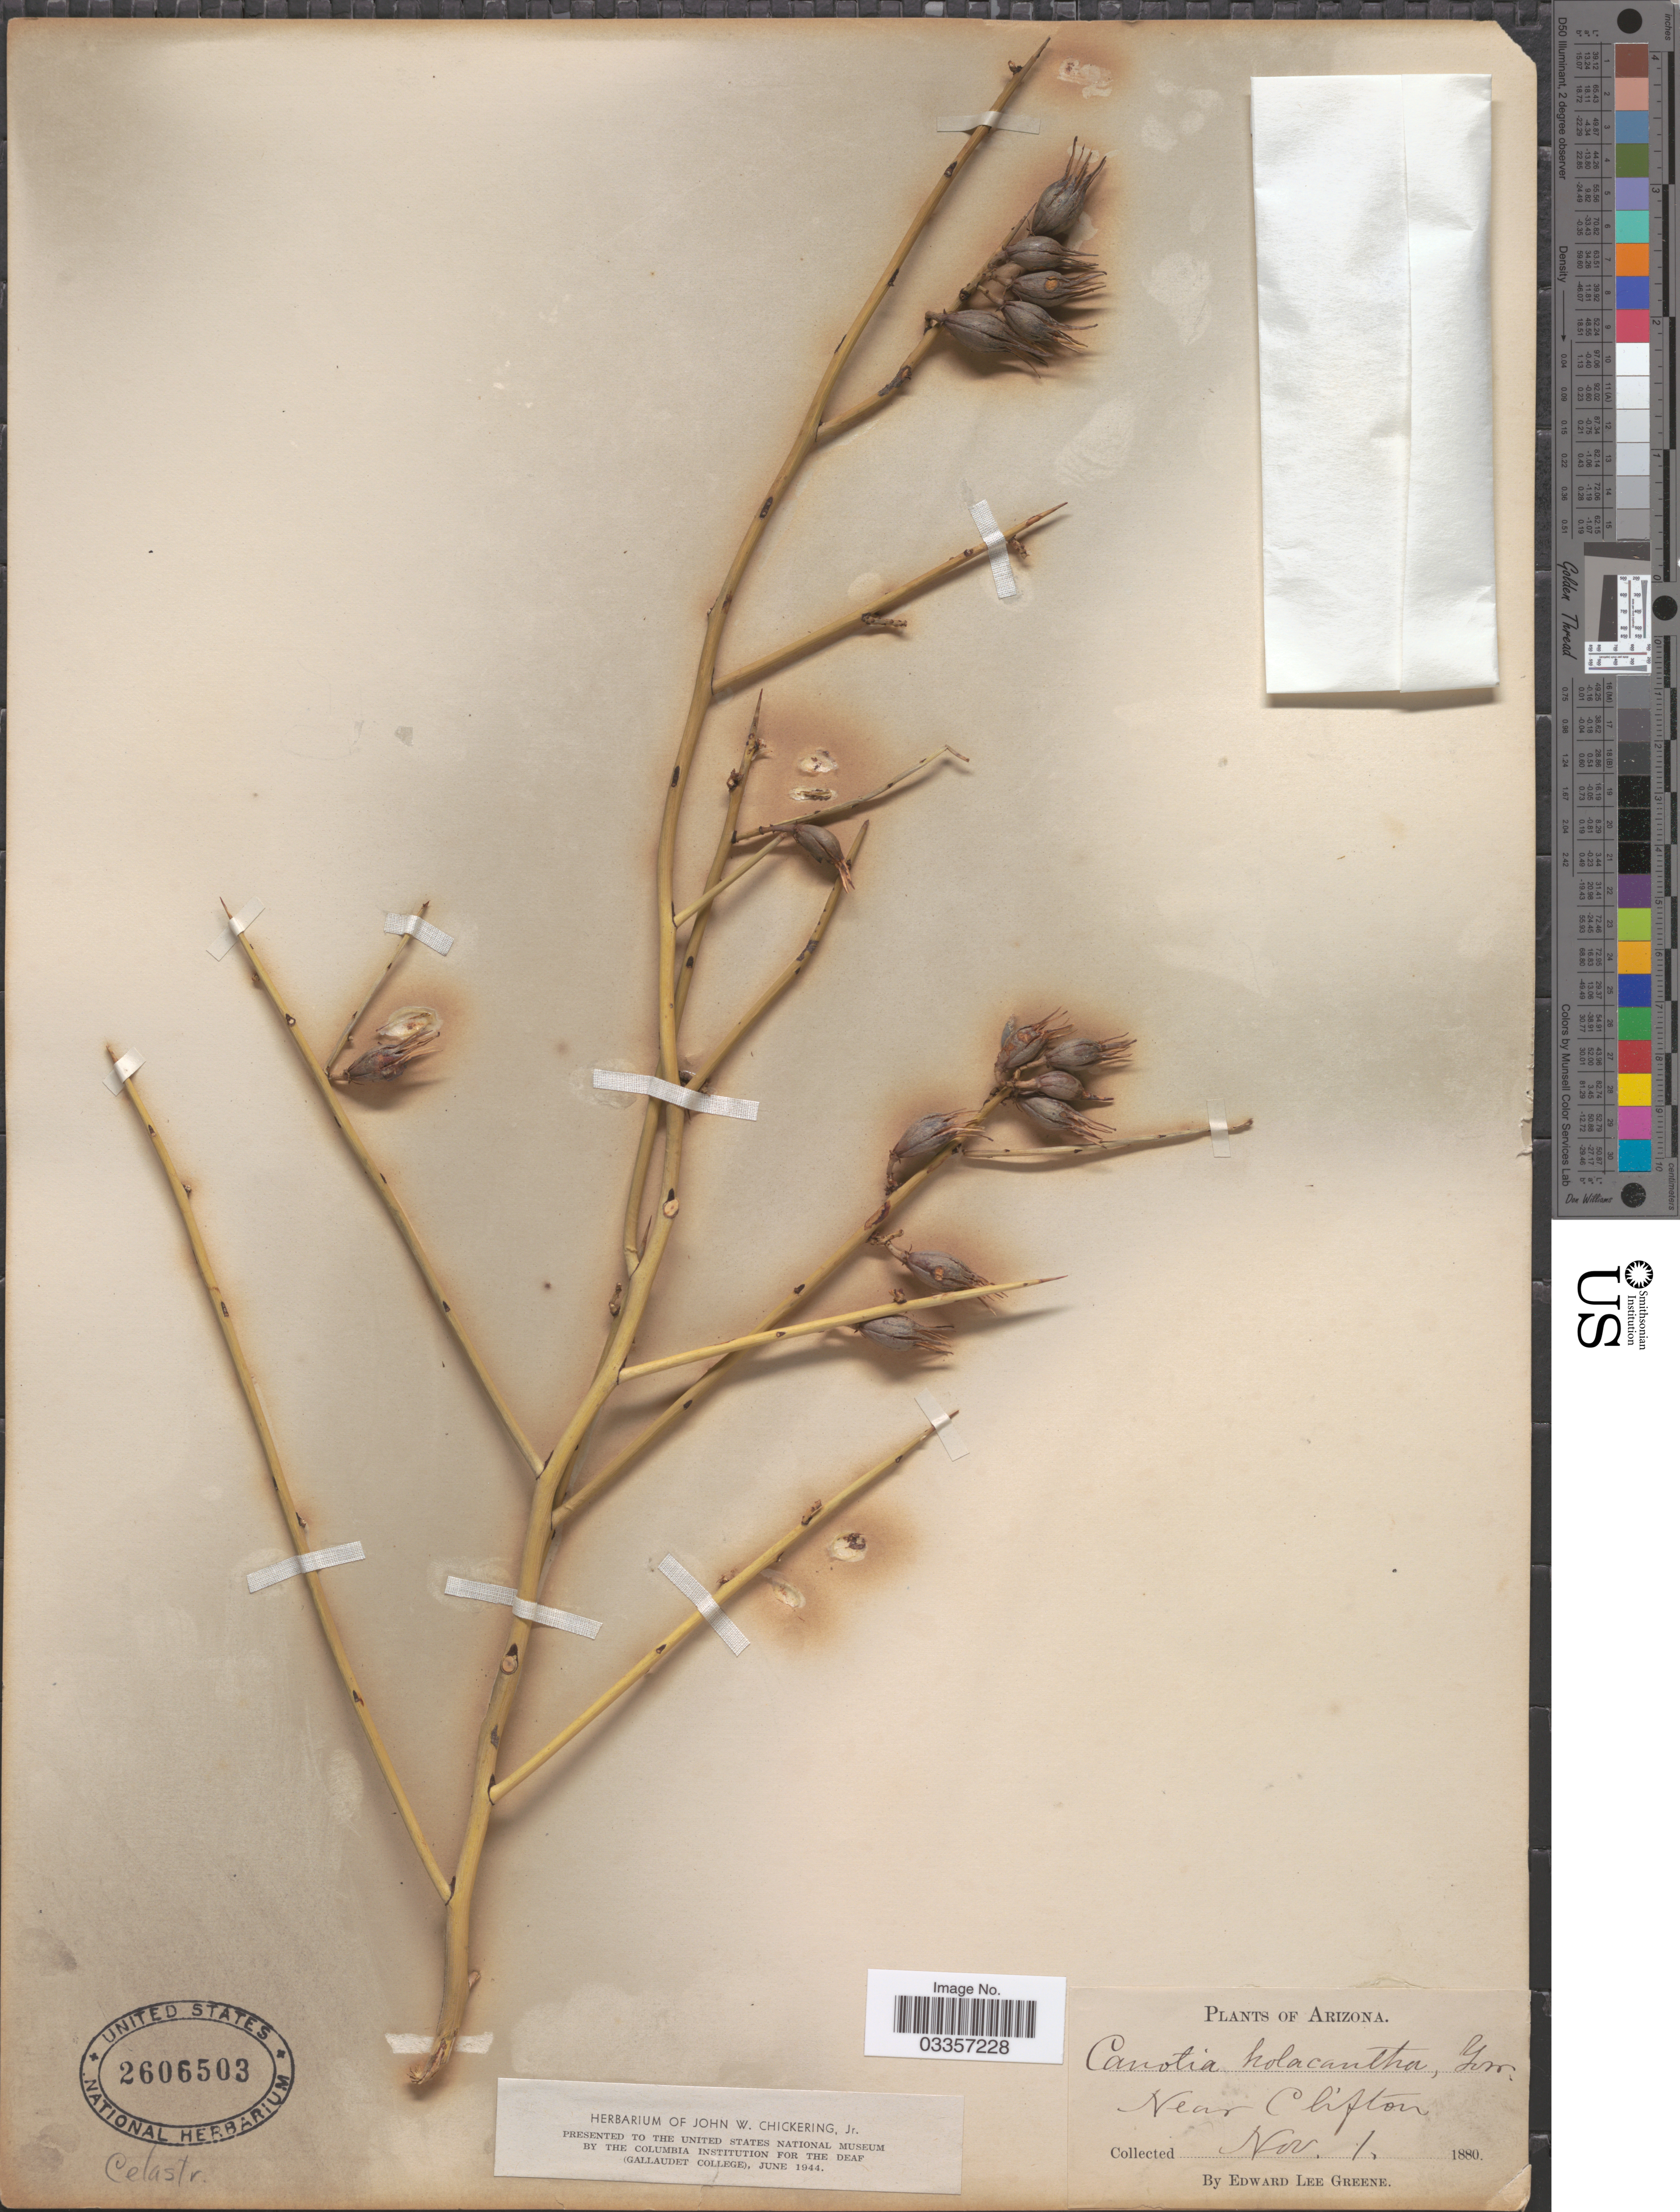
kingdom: Plantae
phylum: Tracheophyta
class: Magnoliopsida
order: Celastrales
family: Celastraceae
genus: Canotia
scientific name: Canotia holacantha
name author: Torr.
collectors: E. L. Greene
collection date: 1880-11-01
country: United States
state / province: Arizona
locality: Near Clifton.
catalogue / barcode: US 2606503